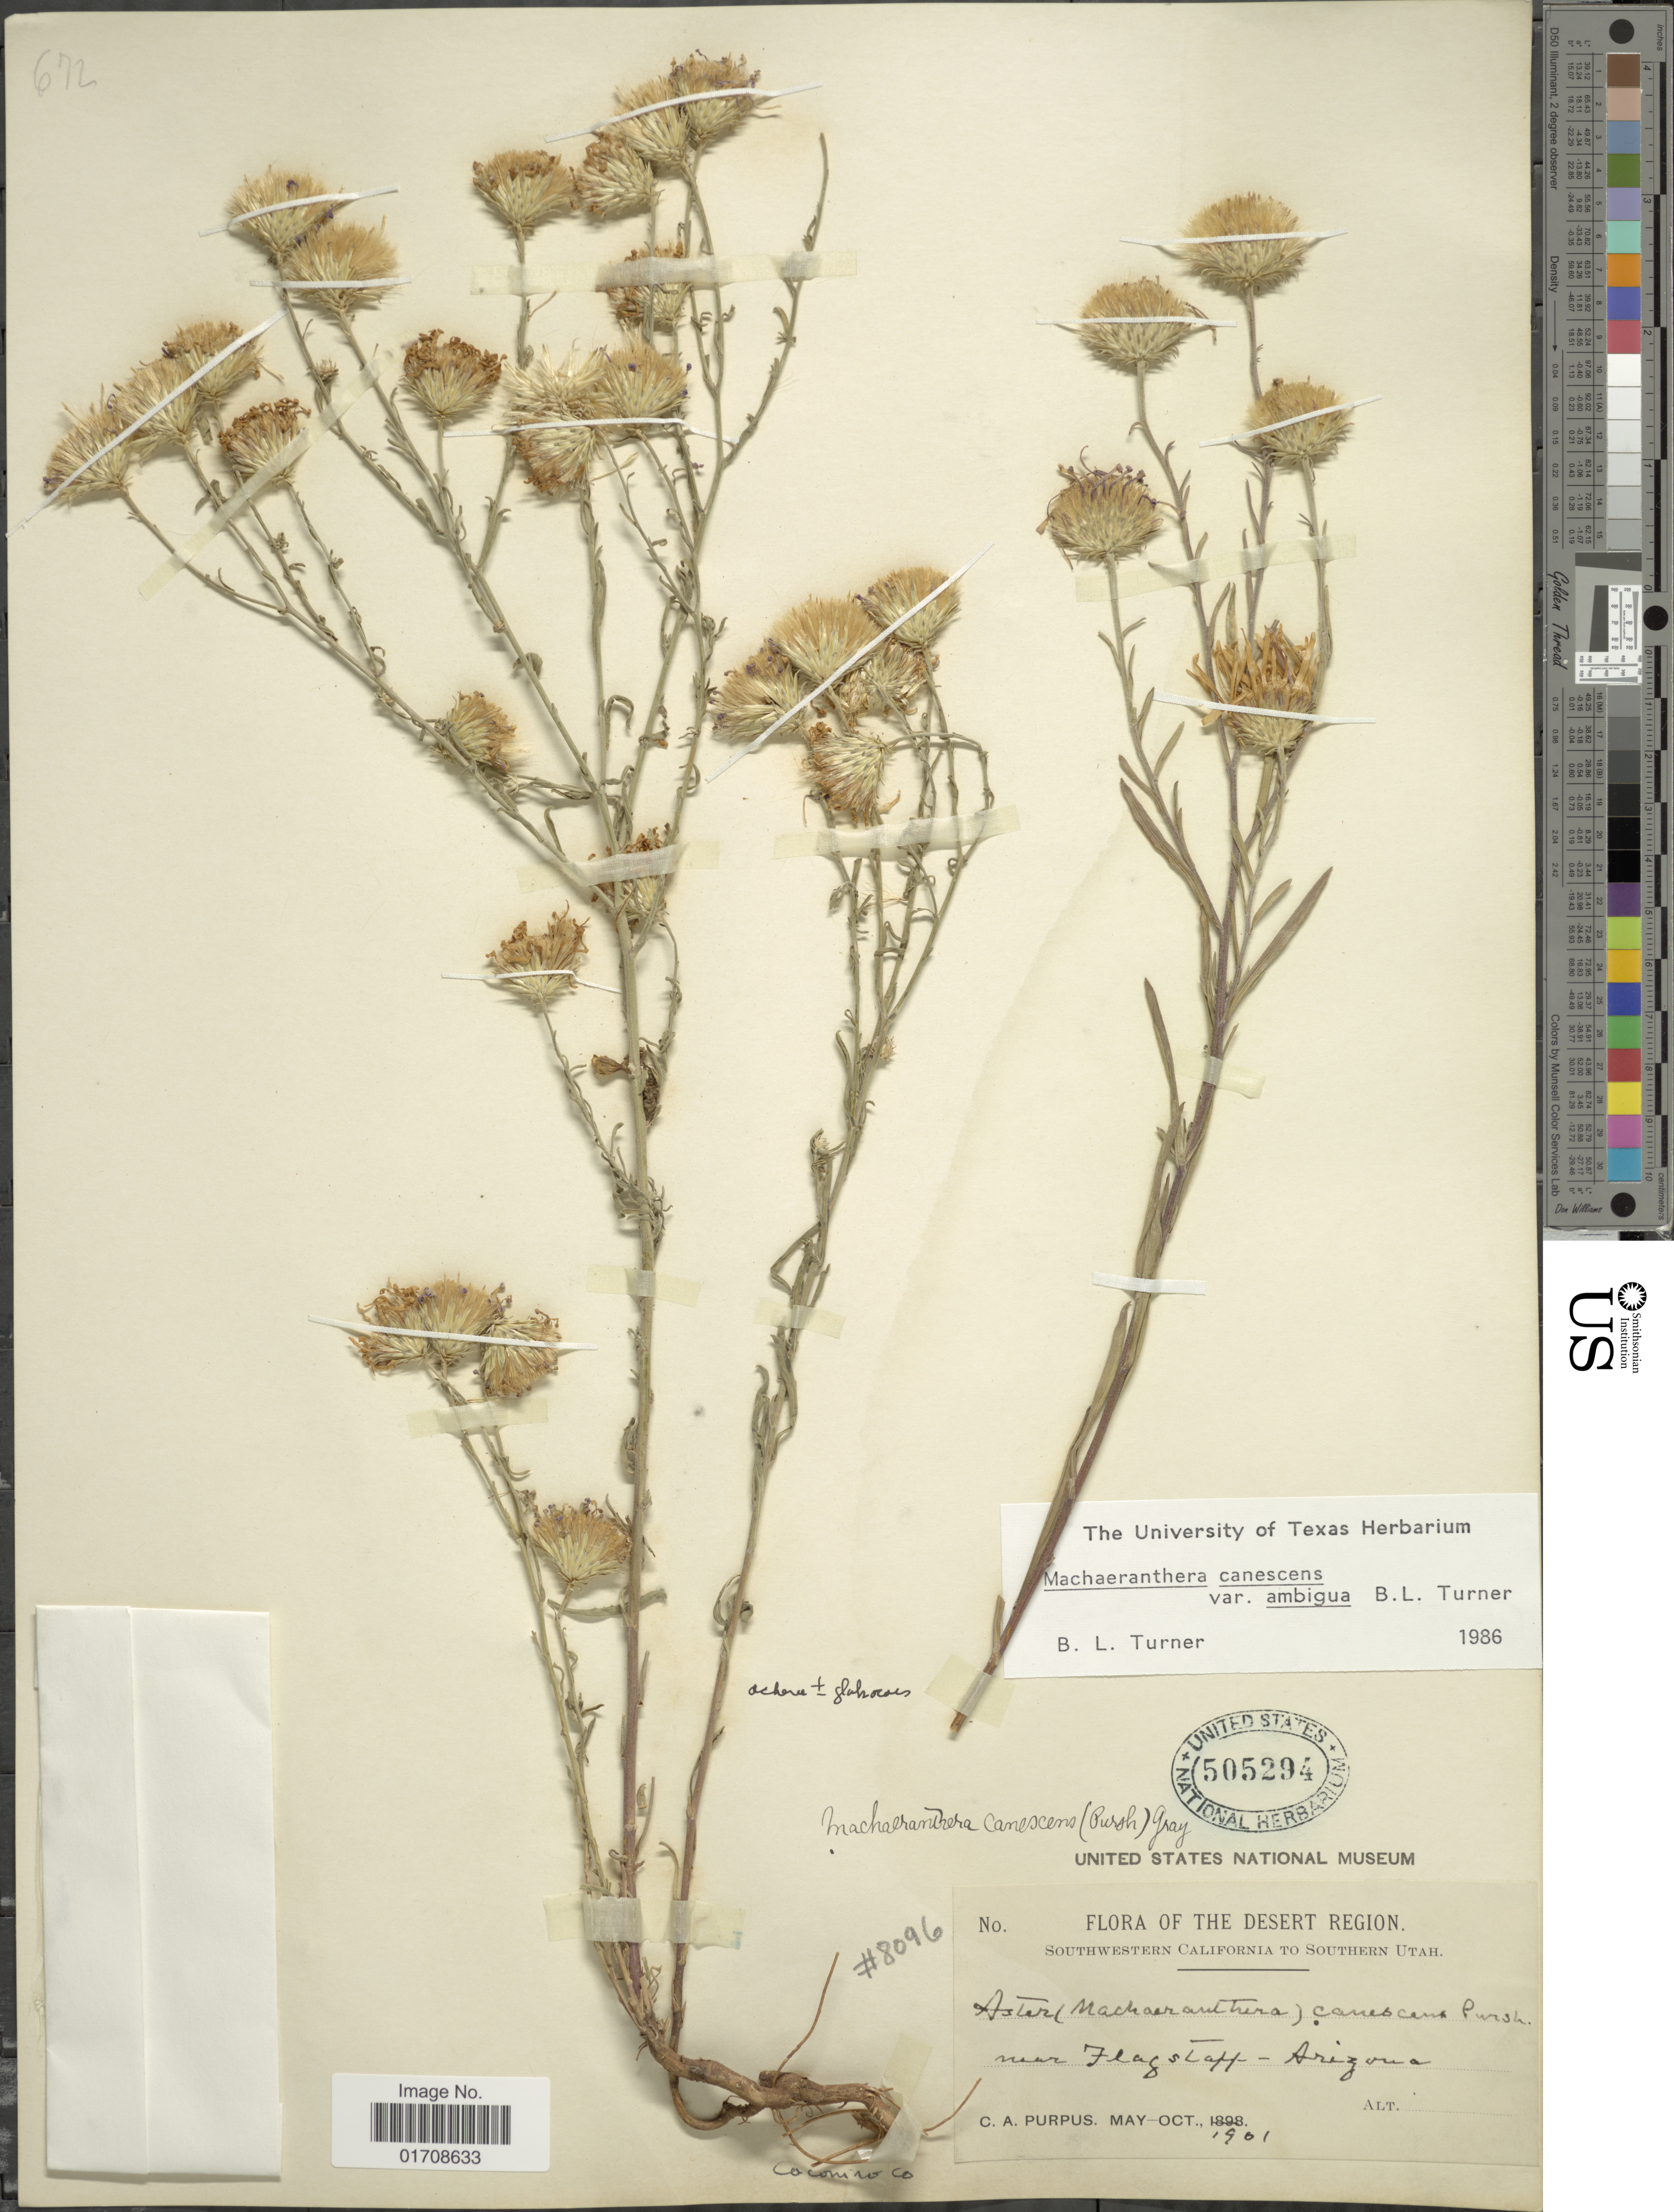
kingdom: Plantae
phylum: Tracheophyta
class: Magnoliopsida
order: Asterales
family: Asteraceae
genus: Machaeranthera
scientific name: Machaeranthera canescens var. ambigua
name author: (B.L. Turner) B.L. Turner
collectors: C. A. Purpus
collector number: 8096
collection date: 1901-05/1901-10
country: United States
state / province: Arizona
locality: Desert Region, Southwestern California to Southern Utah, near Flagstaff, Coconino Co.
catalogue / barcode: US 505294